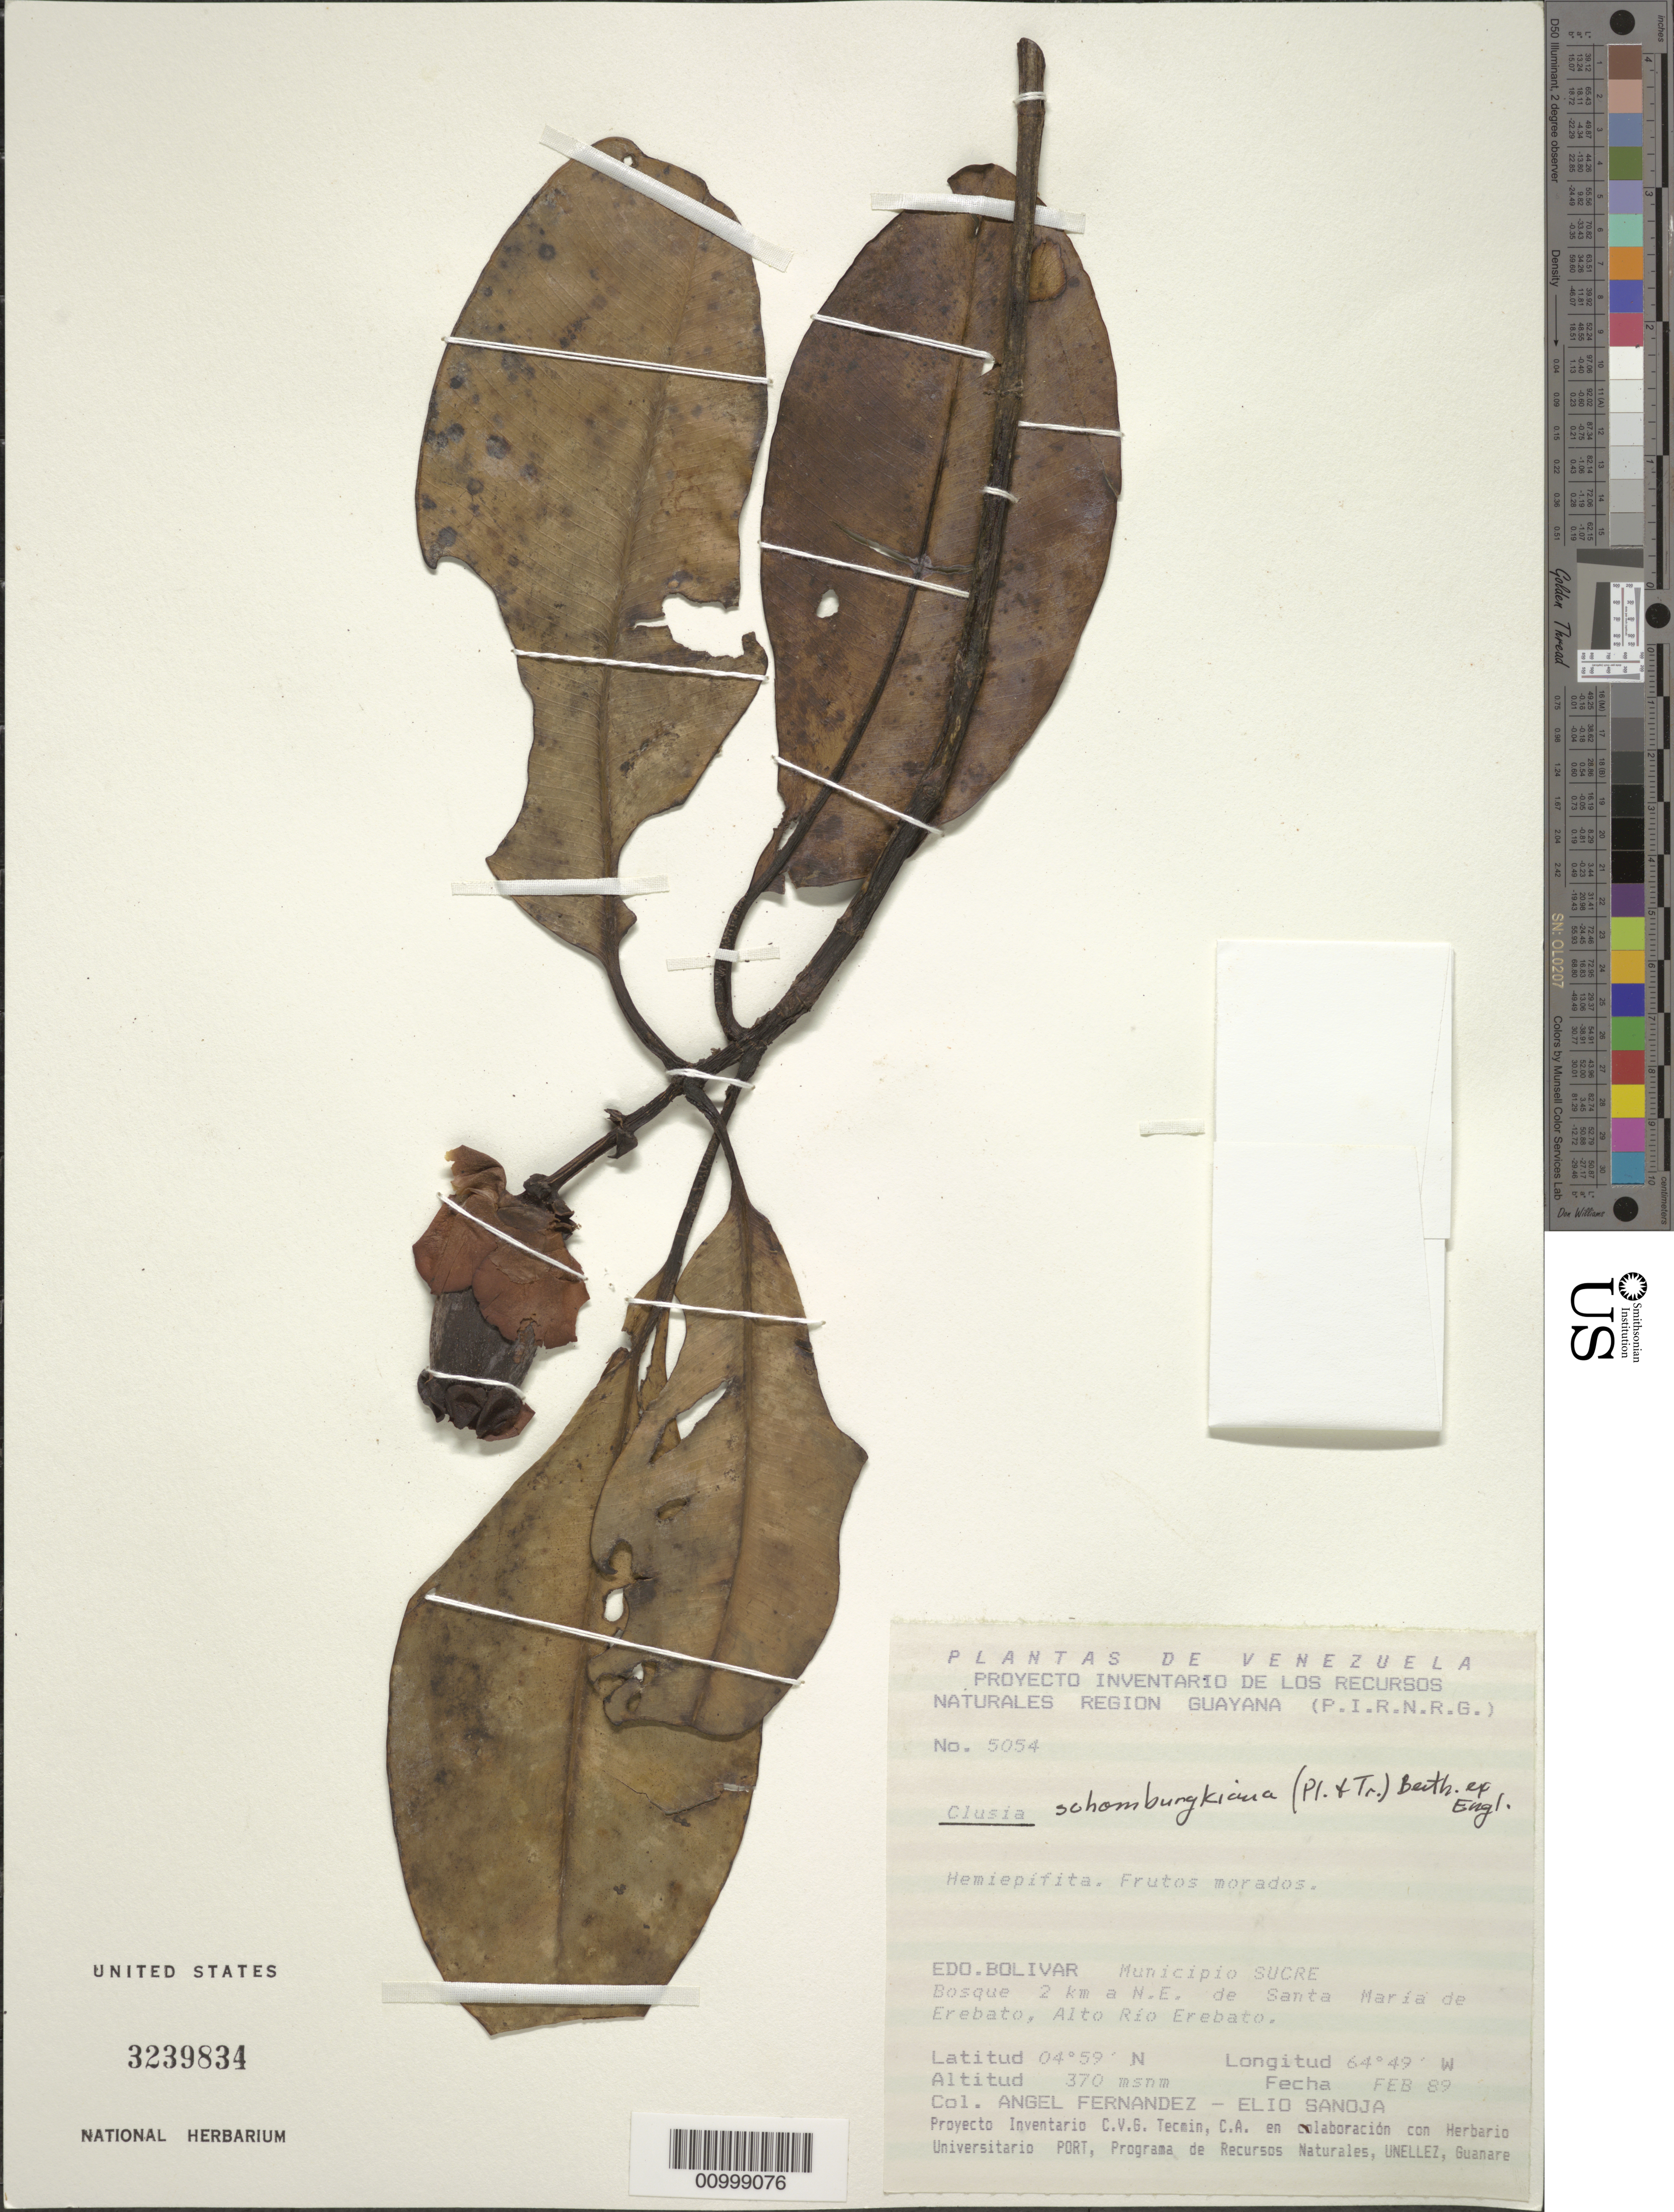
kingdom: Plantae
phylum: Tracheophyta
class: Magnoliopsida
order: Malpighiales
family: Clusiaceae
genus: Clusia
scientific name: Clusia schomburgkiana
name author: (Planch. & Triana) Benth. ex Engl.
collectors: A. Fernández & E. Sanoja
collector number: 5054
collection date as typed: Feb-89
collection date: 1989-02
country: Venezuela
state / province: Bolívar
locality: Sucre; Bosque 2 km NE de Santa Maria de Erebato, Alto Rio Erebato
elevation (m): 370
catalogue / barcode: US 3239834